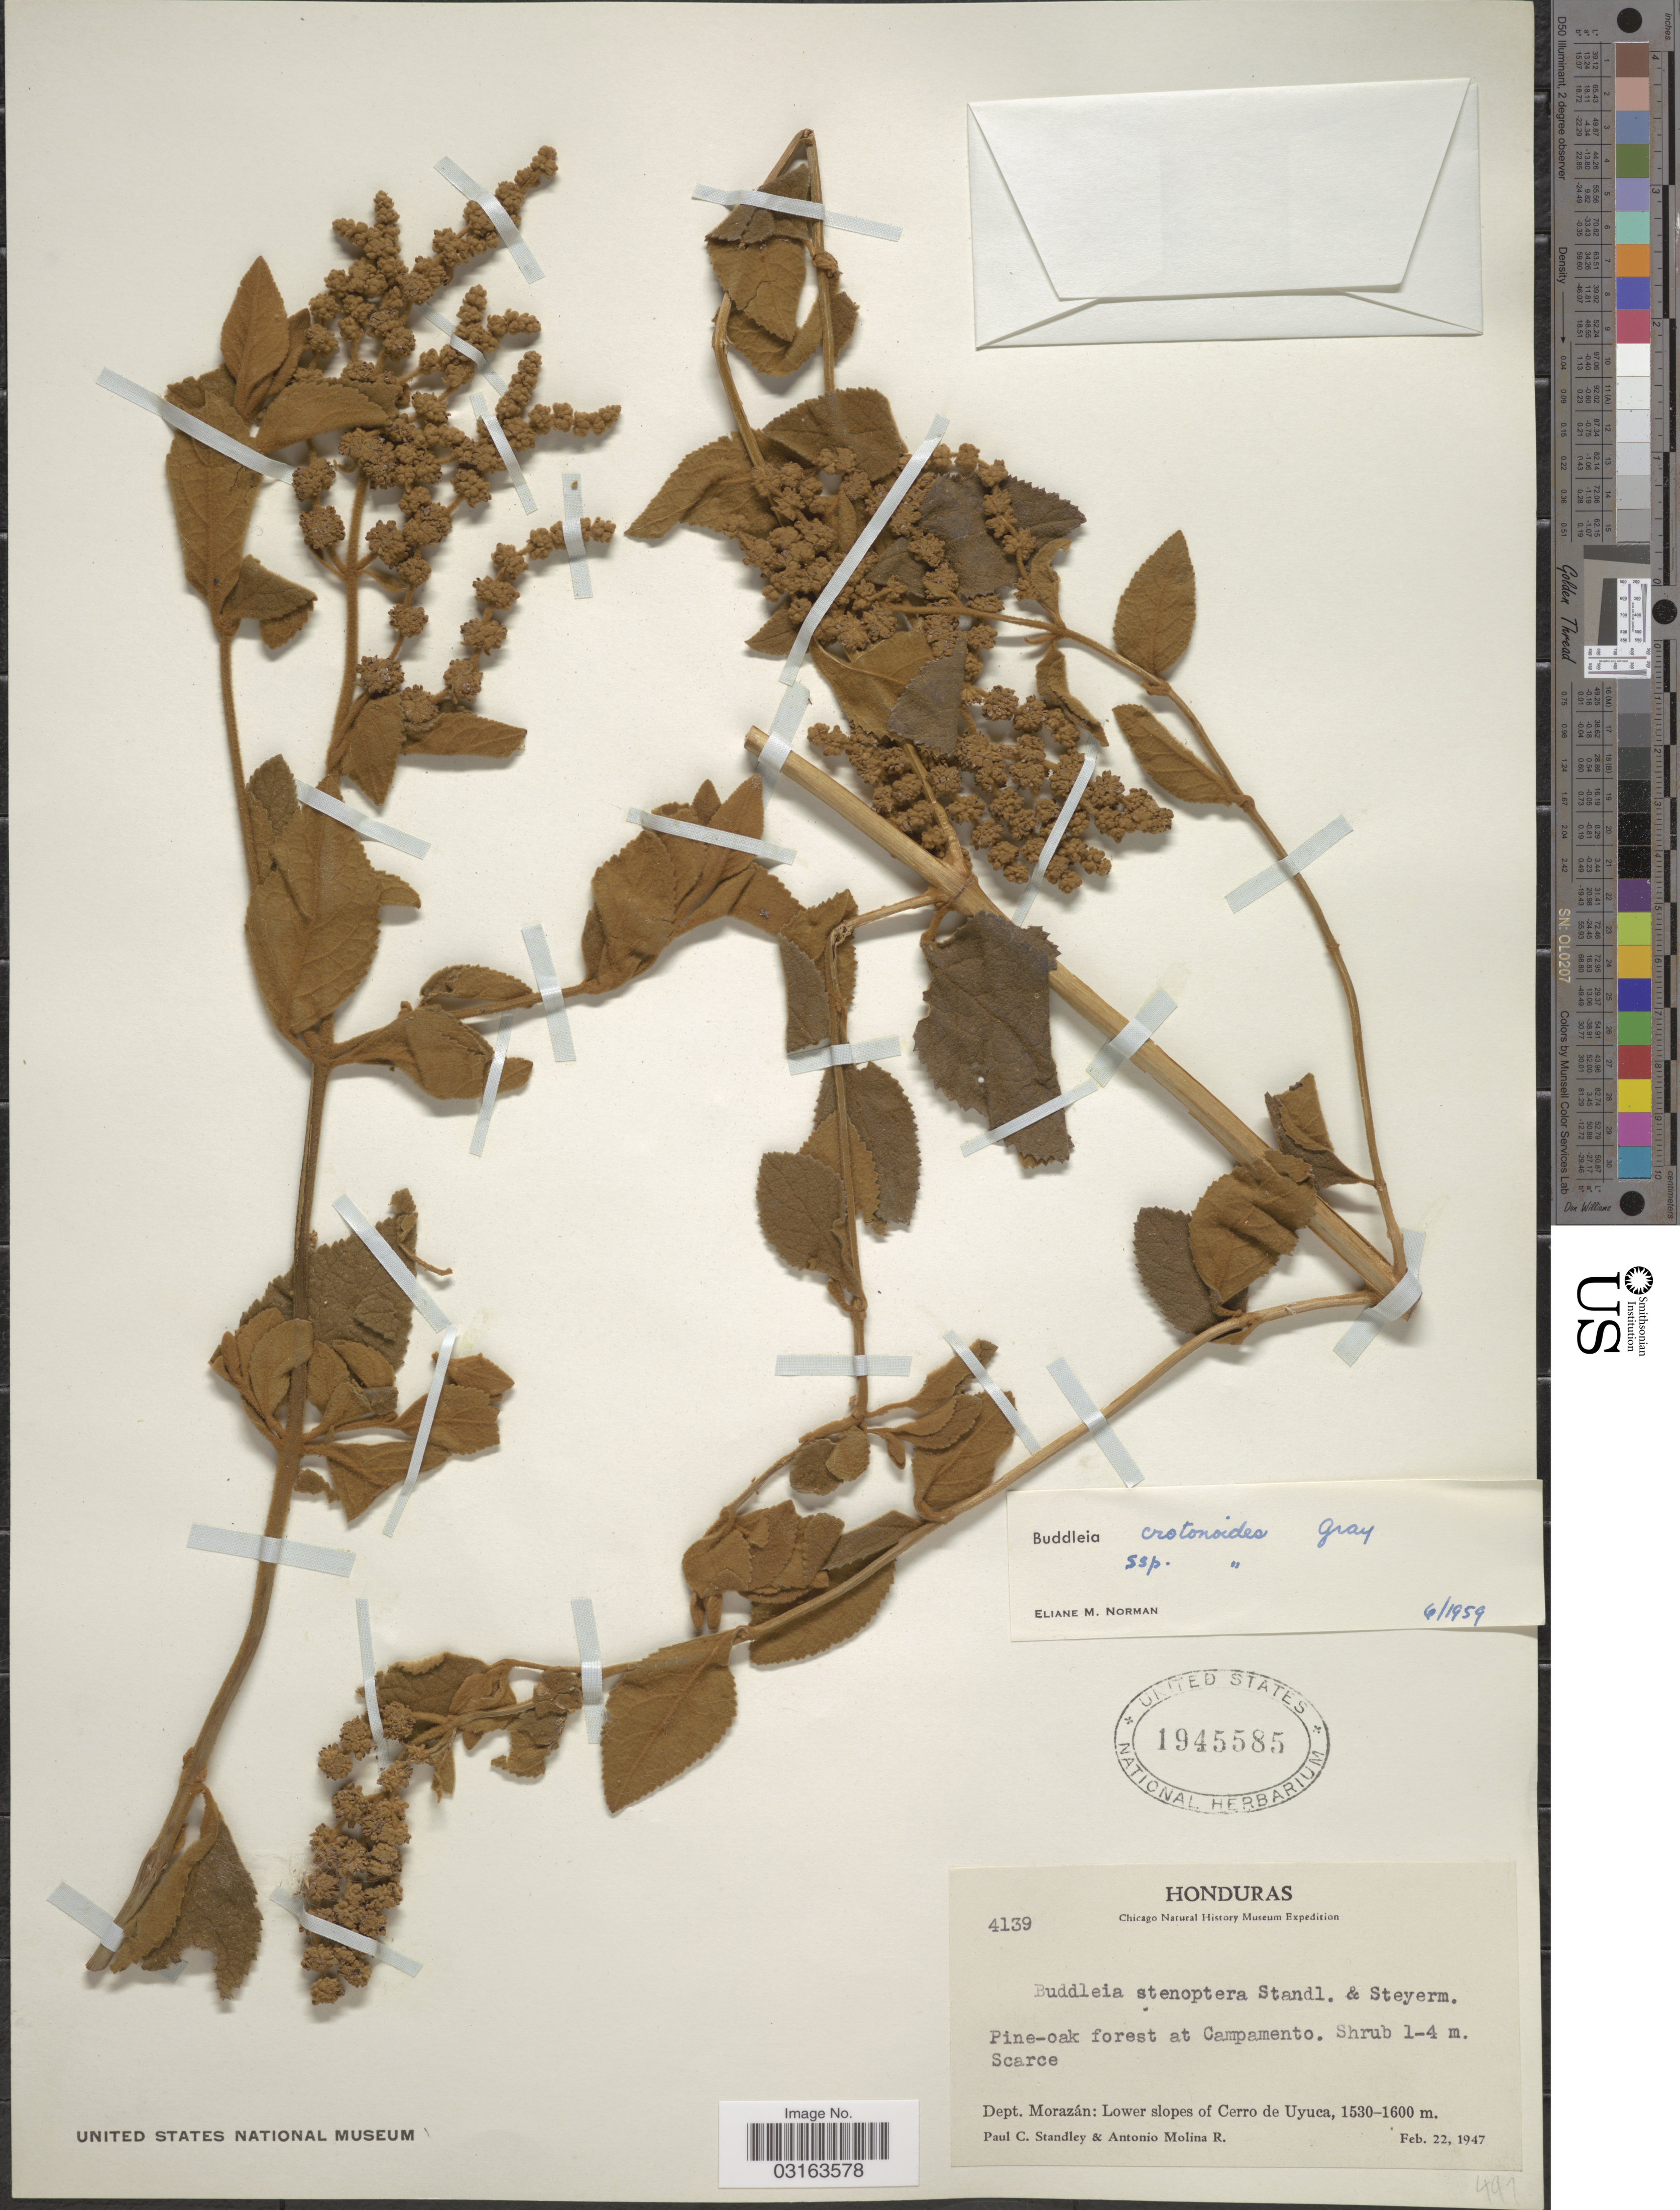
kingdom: Plantae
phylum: Tracheophyta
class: Magnoliopsida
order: Lamiales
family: Scrophulariaceae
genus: Buddleja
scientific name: Buddleja crotonoides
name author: A. Gray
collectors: P. C. Standley & A. Molina R.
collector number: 4139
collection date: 1947-02-22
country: Honduras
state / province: Fco. Morazán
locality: Dept. Morazán: Lower slopes of Cerro de Uyuca. Campamento.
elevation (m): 1530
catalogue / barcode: US 1945585